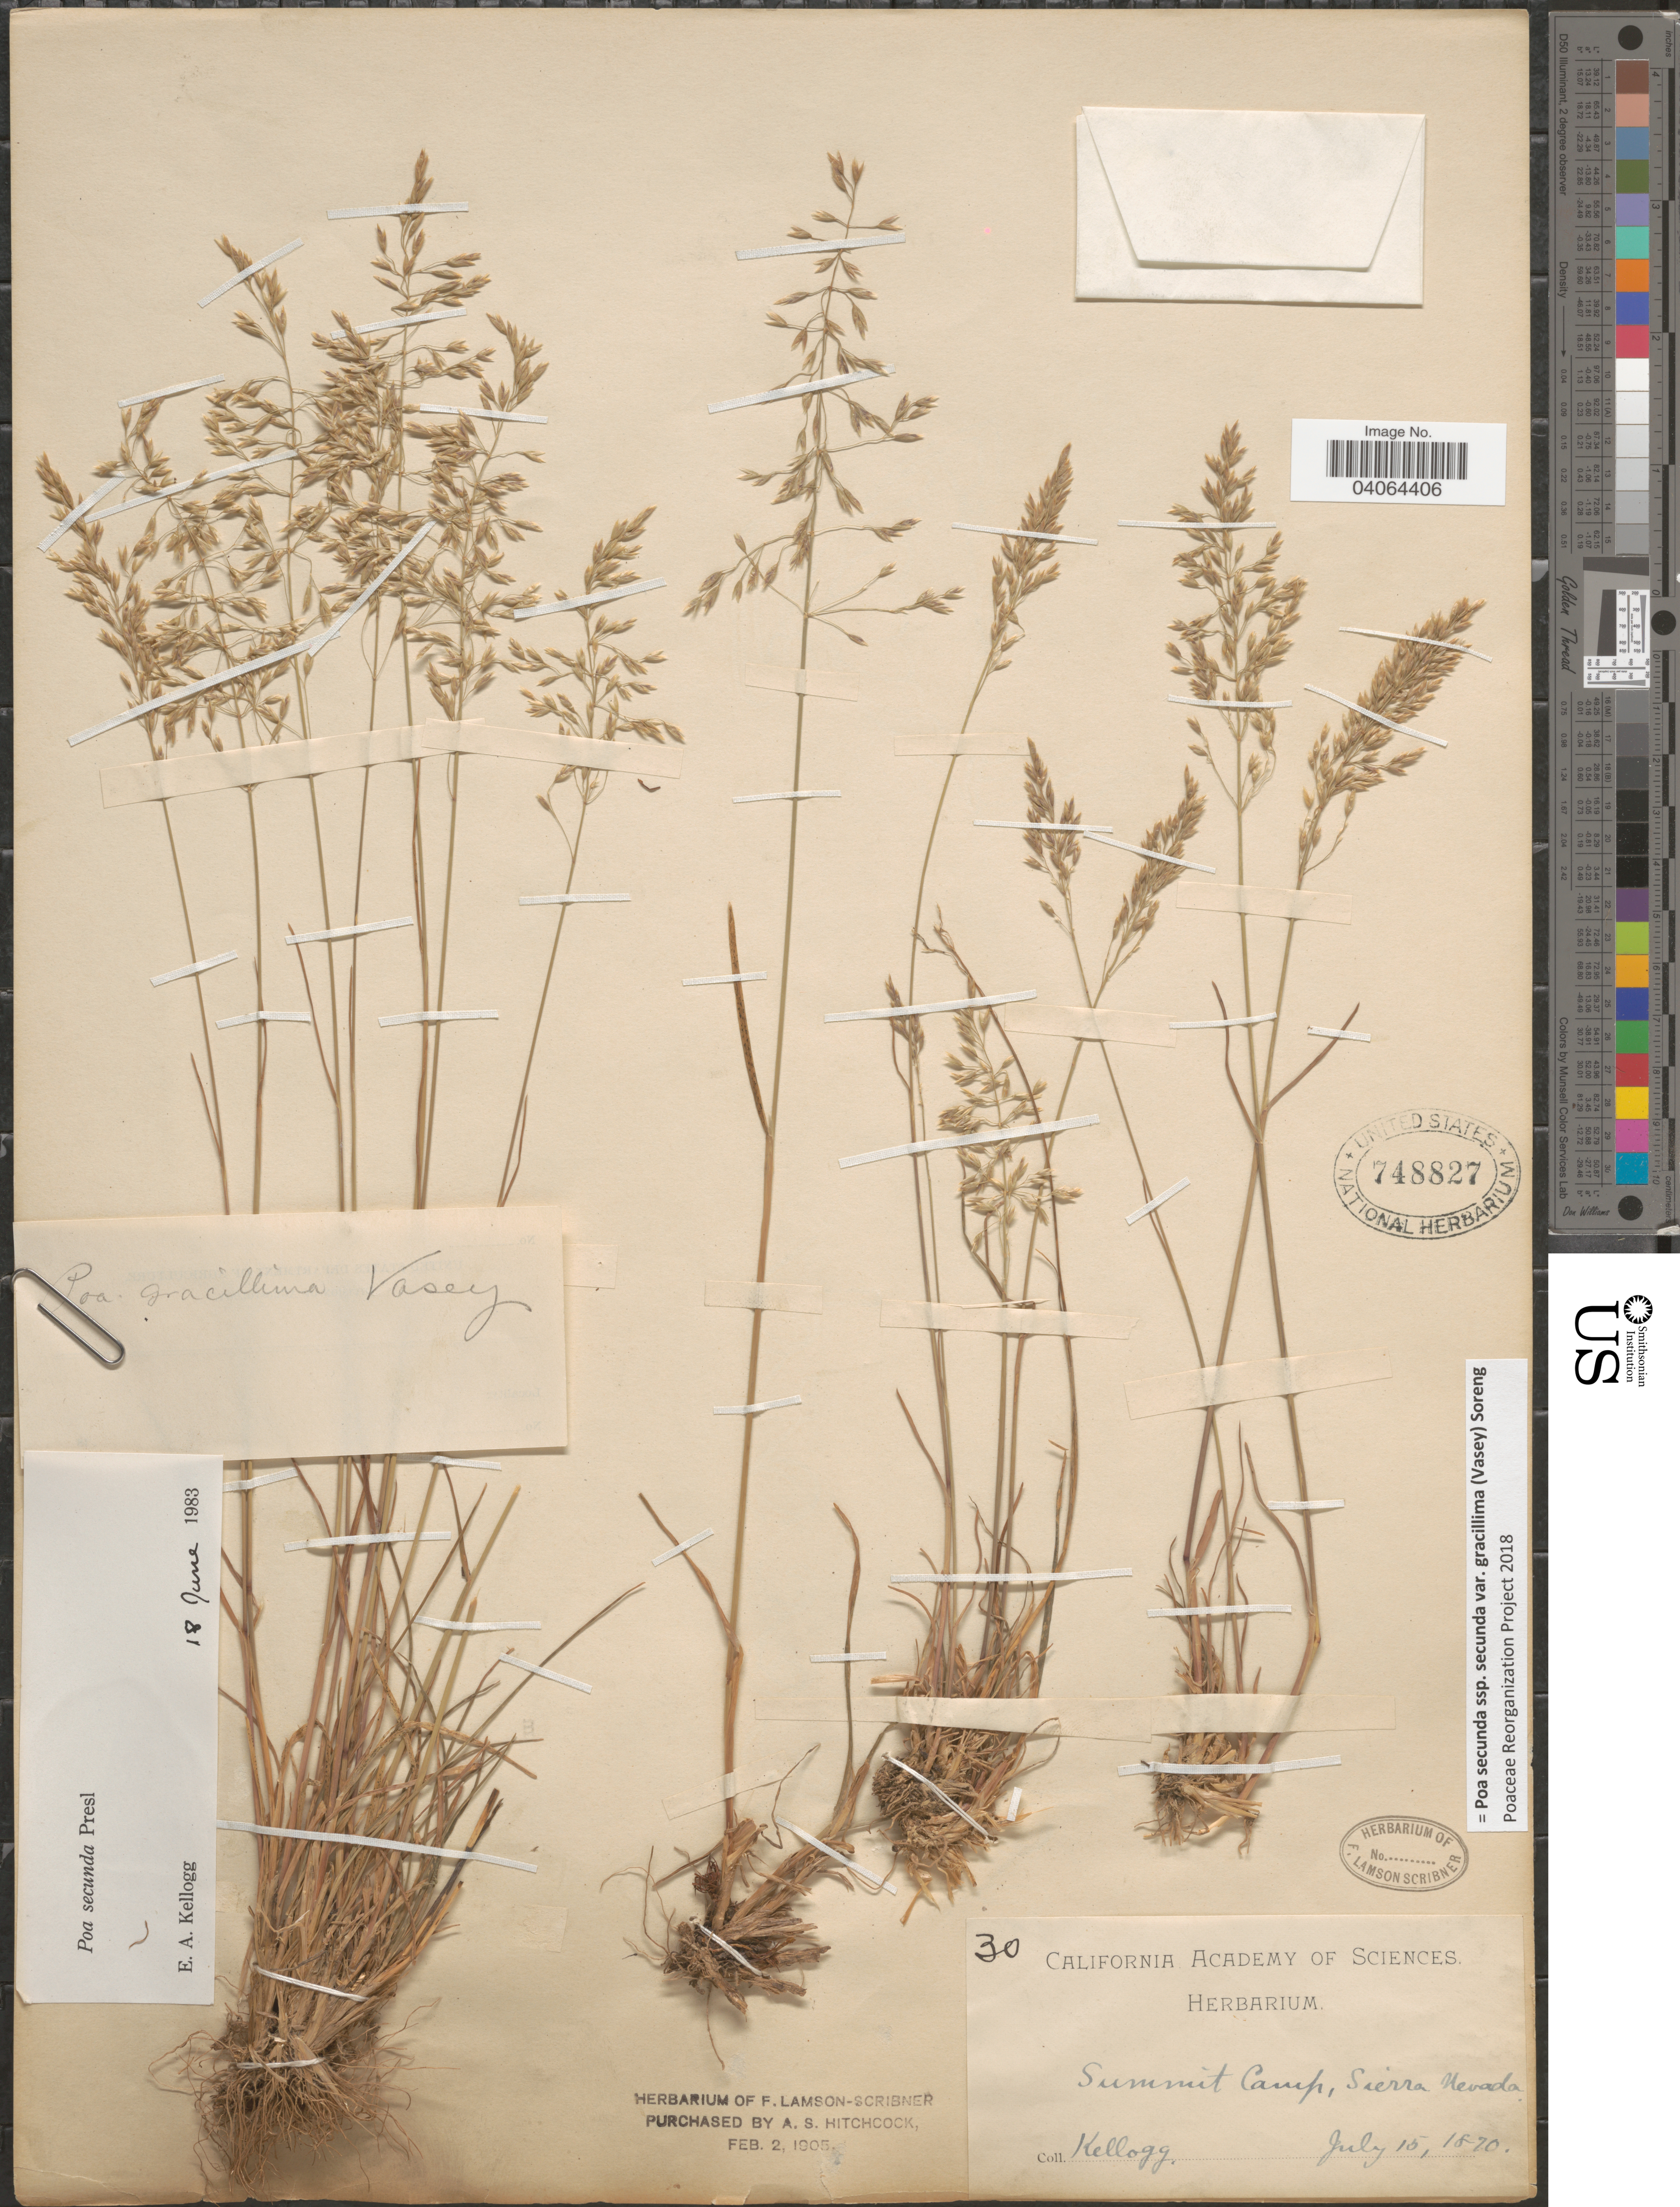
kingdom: Plantae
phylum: Tracheophyta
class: Liliopsida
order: Poales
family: Poaceae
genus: Poa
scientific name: Poa secunda subsp. secunda var. gracillima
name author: (Vasey) Soreng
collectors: -- Kellogg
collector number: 30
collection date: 1870-07-15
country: United States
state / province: California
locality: Summit Camp, Sierra Nevada.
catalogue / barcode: US 748827